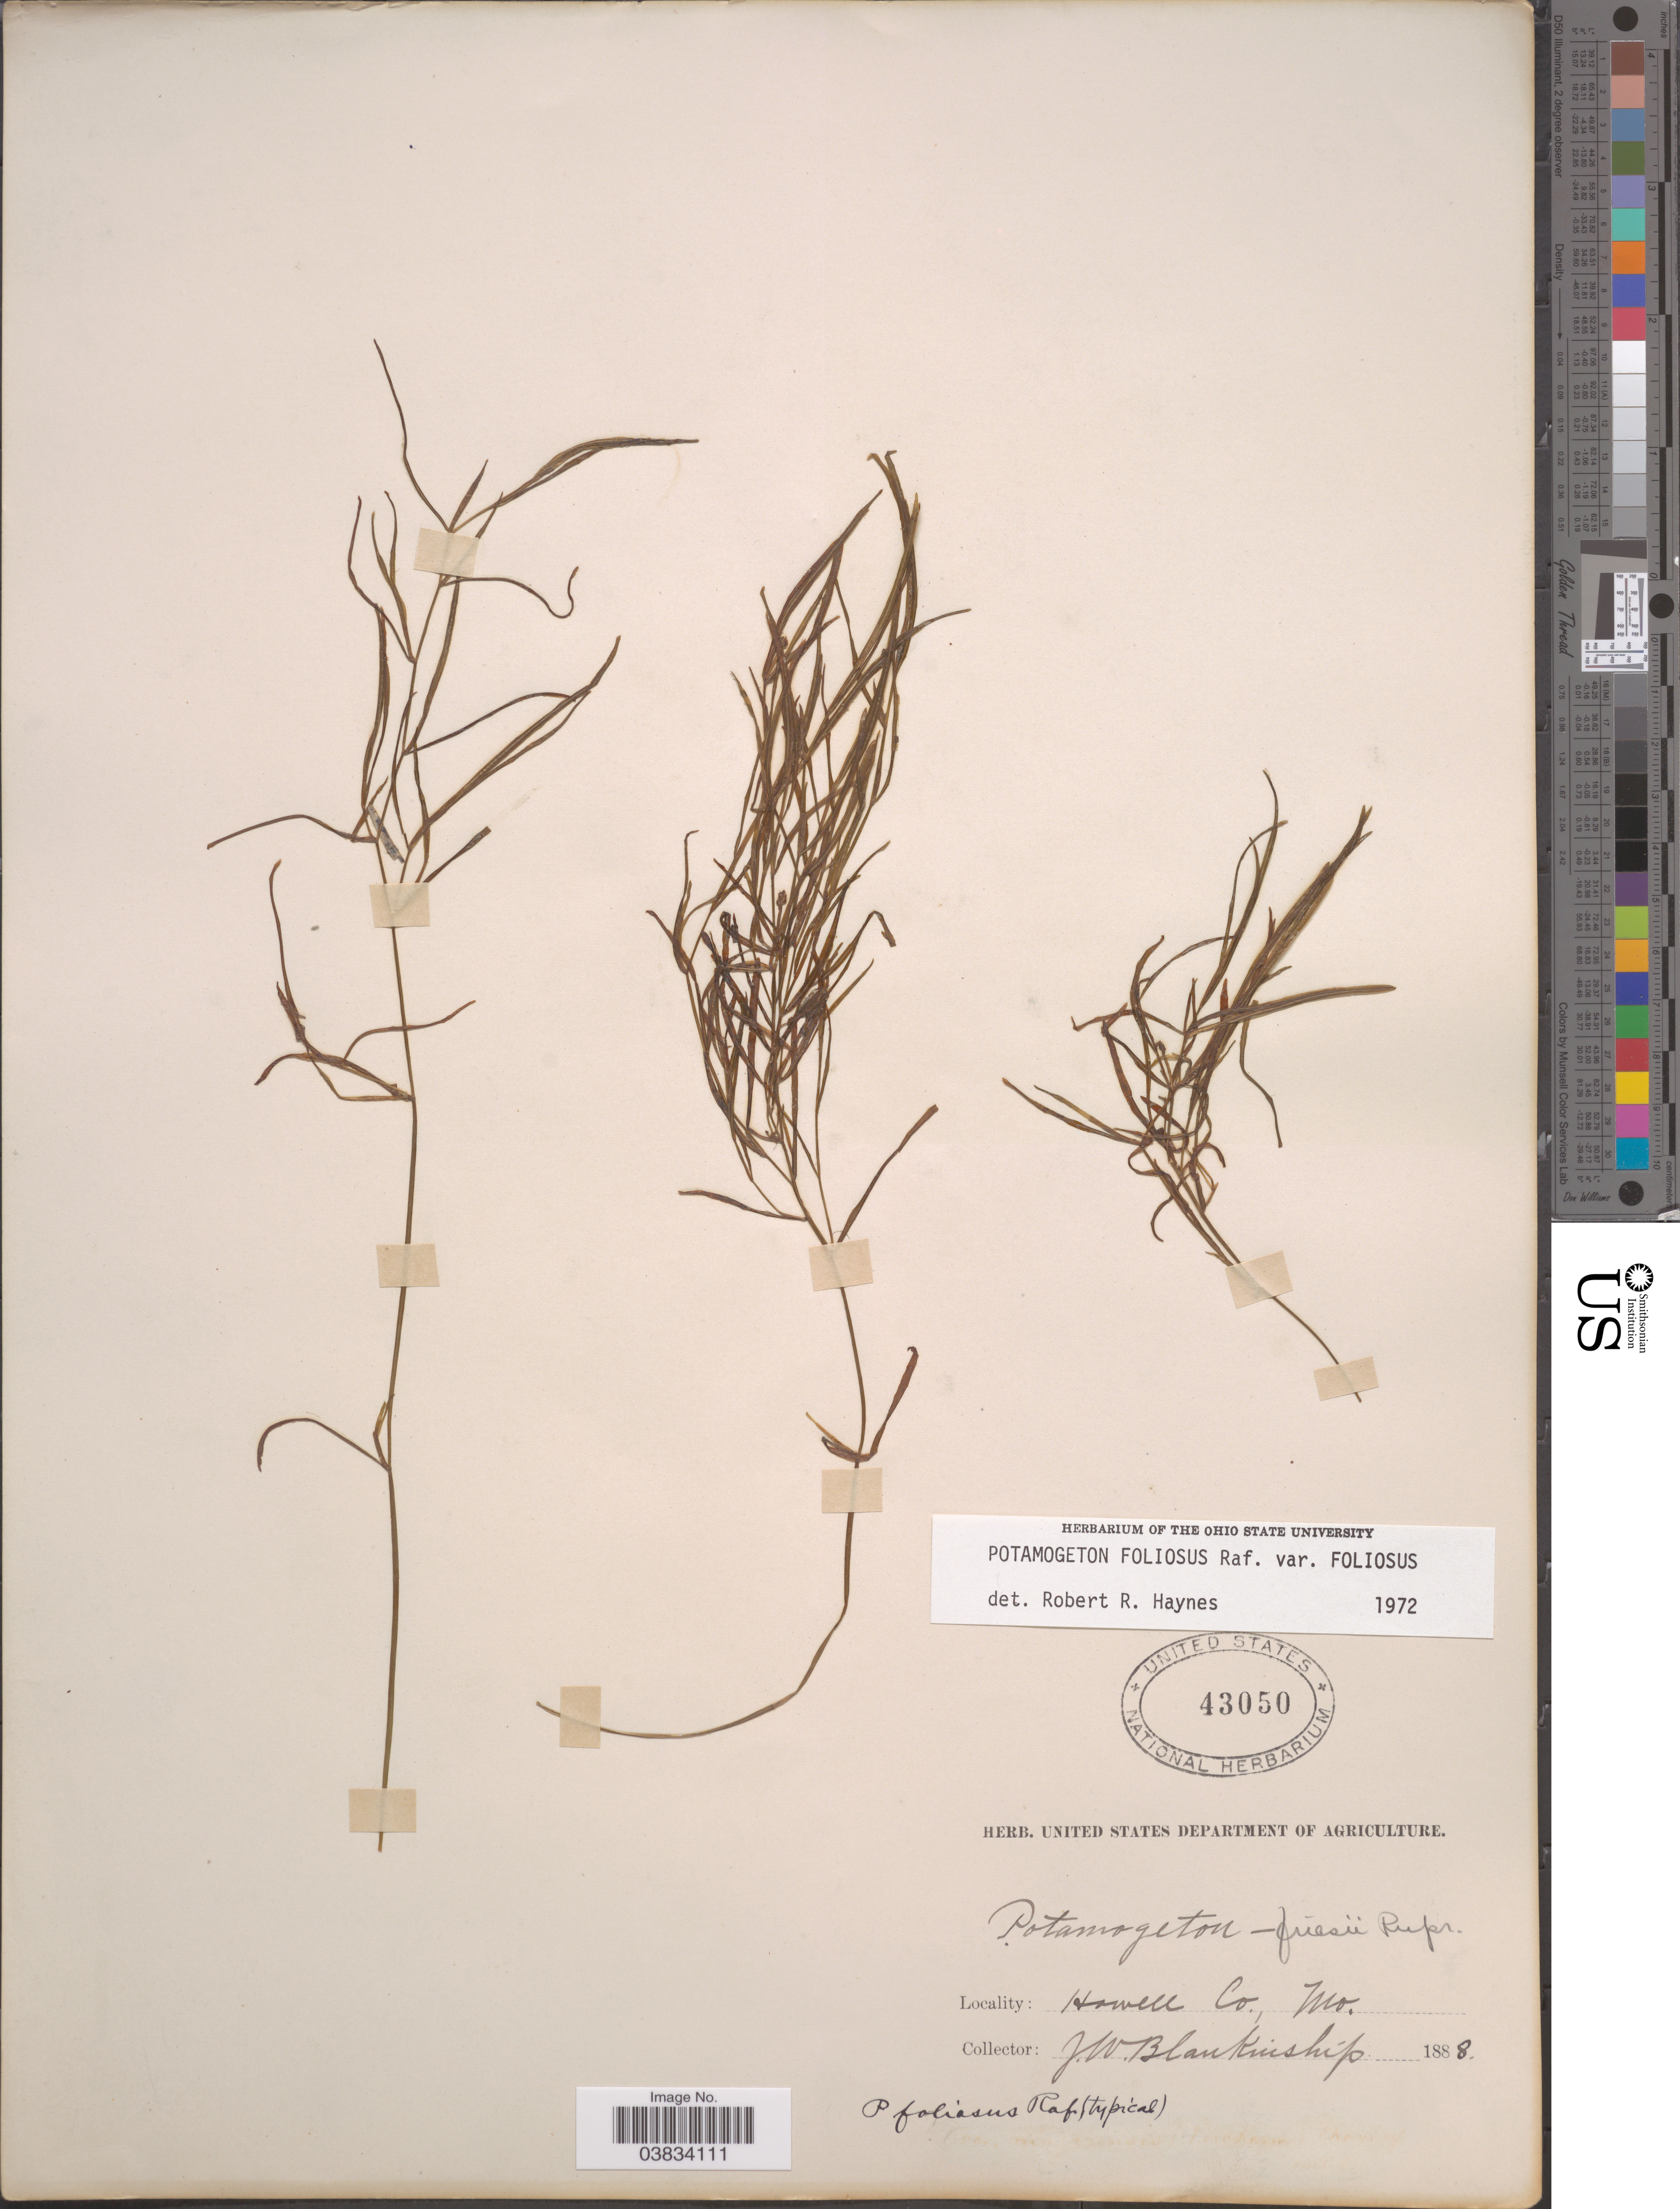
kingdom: Plantae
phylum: Tracheophyta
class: Liliopsida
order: Alismatales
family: Potamogetonaceae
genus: Potamogeton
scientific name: Potamogeton foliosus var. foliosus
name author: Raf.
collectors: J. W. Blankinship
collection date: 1888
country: United States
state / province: Missouri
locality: Howell Co.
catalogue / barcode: US 43050